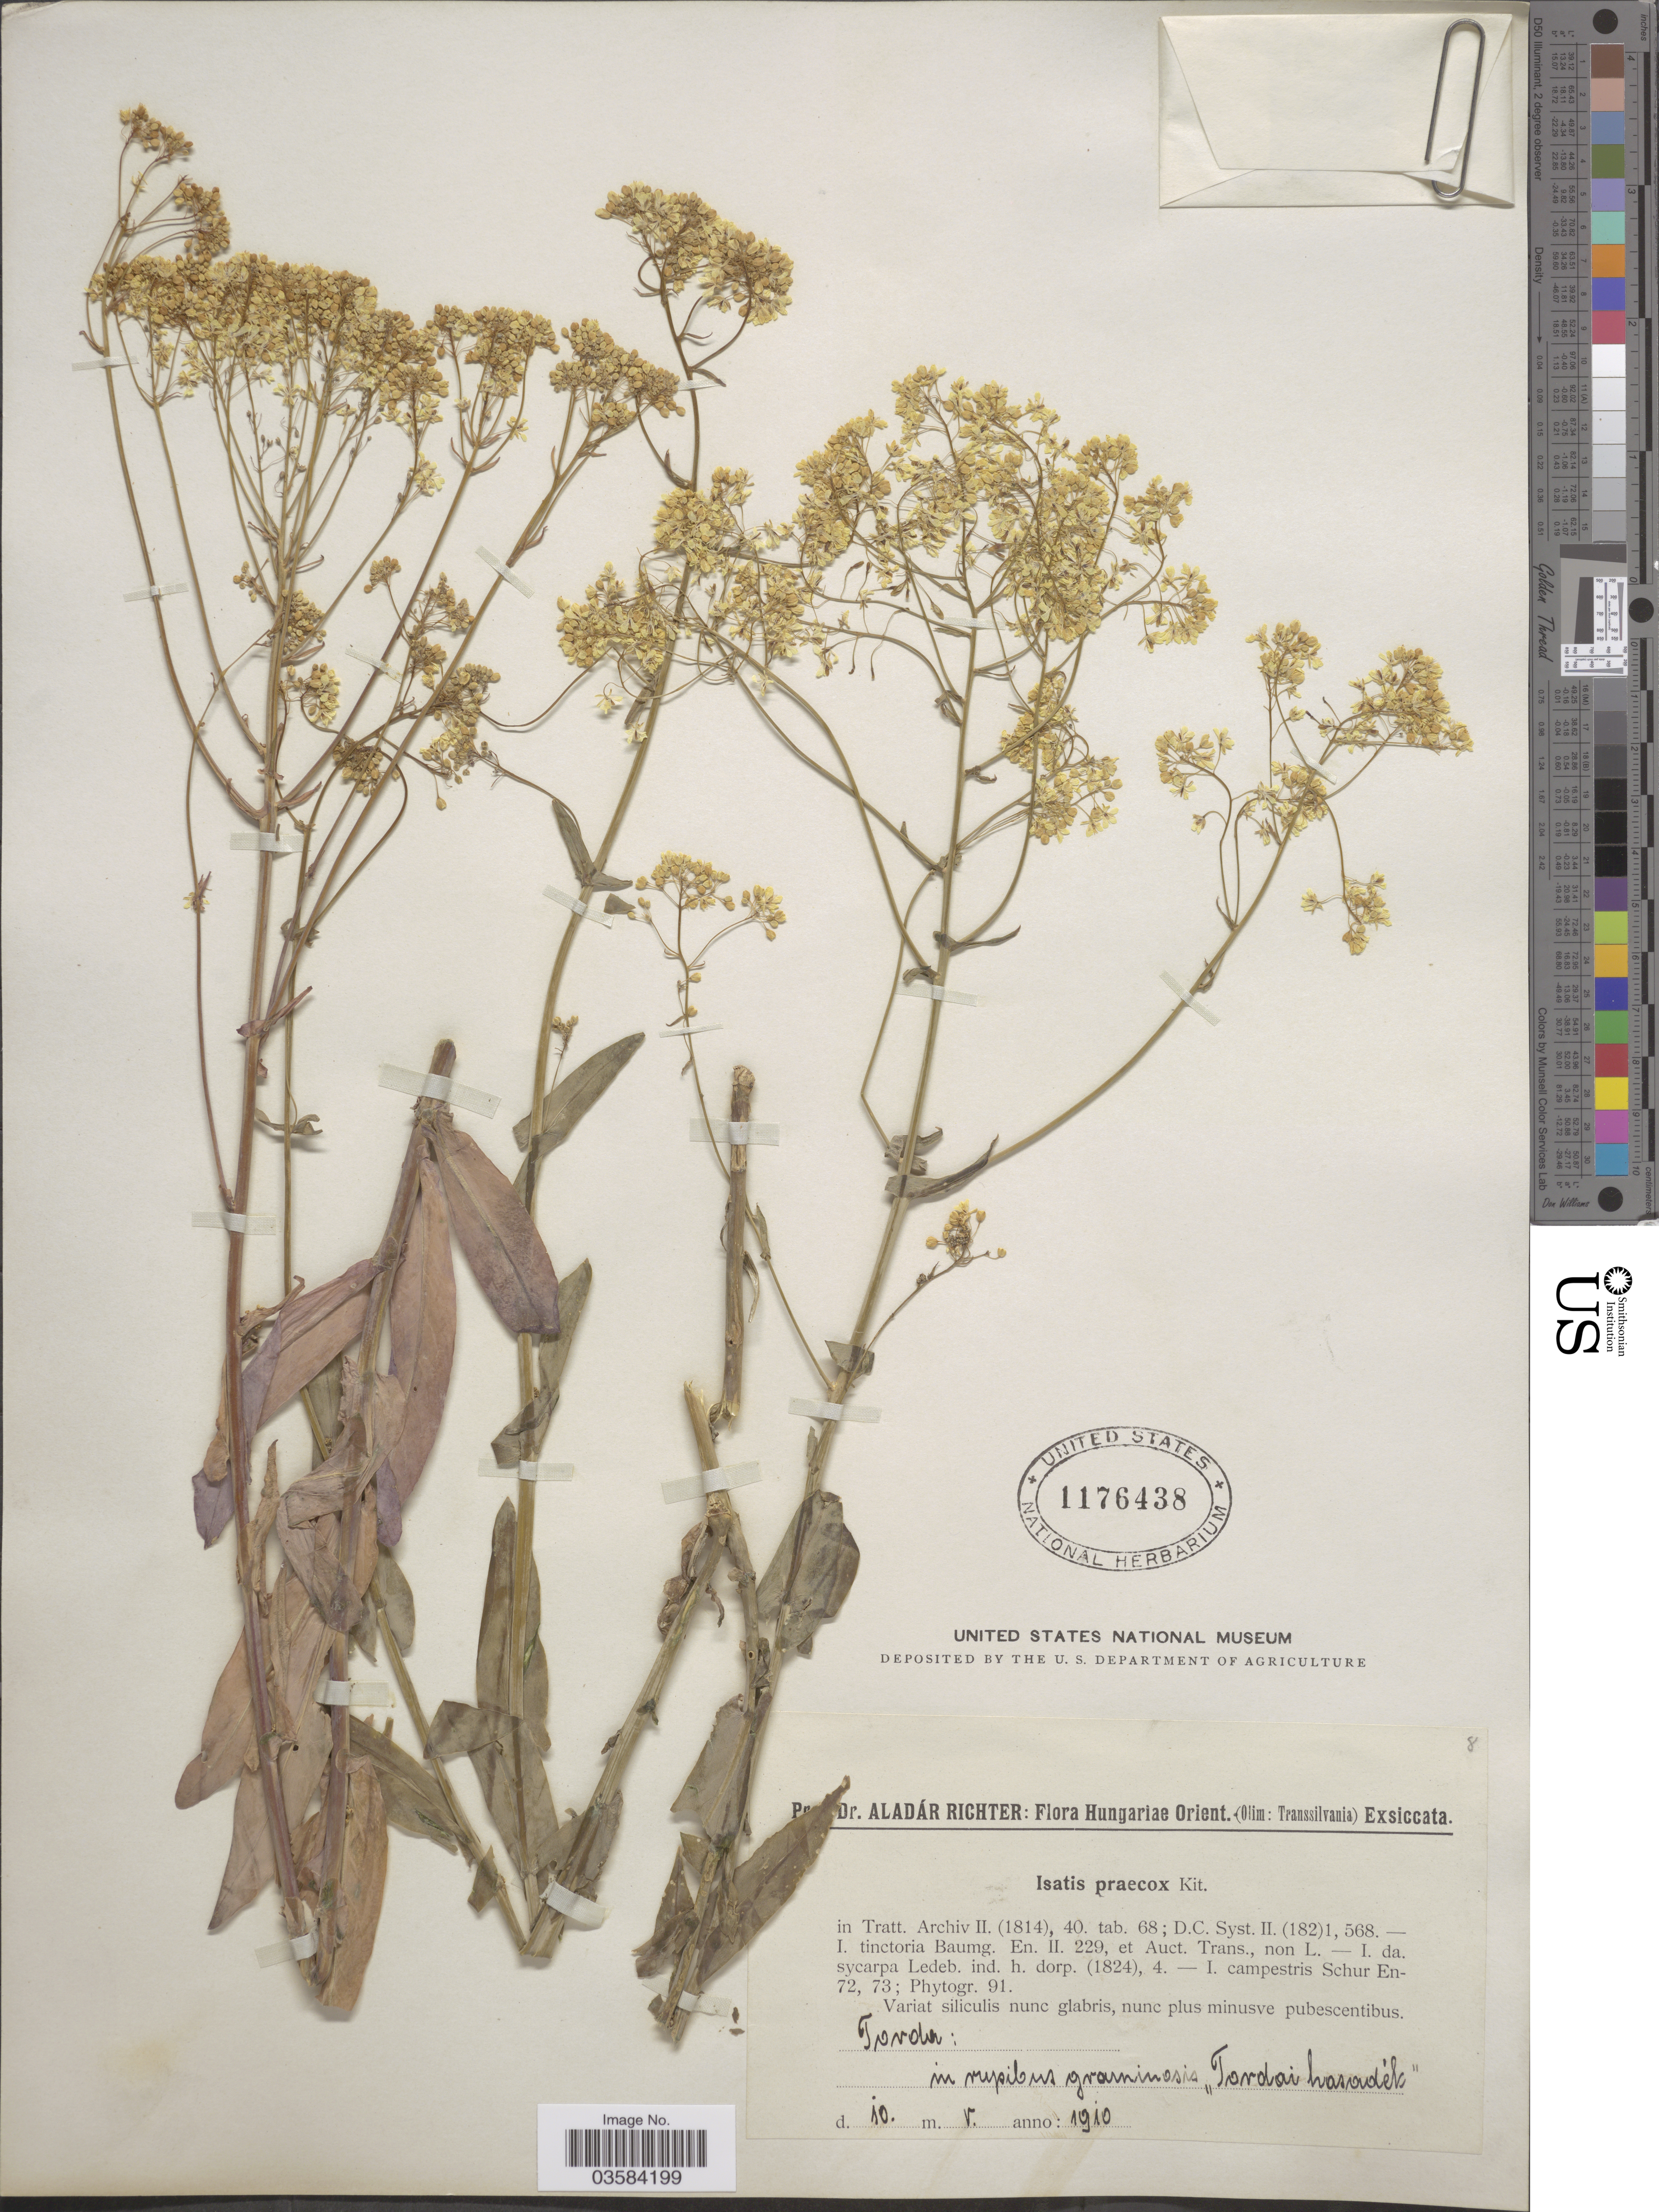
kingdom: Plantae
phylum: Tracheophyta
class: Magnoliopsida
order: Brassicales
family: Brassicaceae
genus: Isatis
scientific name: Isatis praecox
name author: Kit. ex Tratt.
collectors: A. Richter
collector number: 8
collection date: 1910-05-10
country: Hungary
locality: Hungariae Orient. (Olim: Transsilvania). Tordai: in rupibus graminosis „Tordai hasadék [interpreted]“.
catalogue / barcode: US 1176438